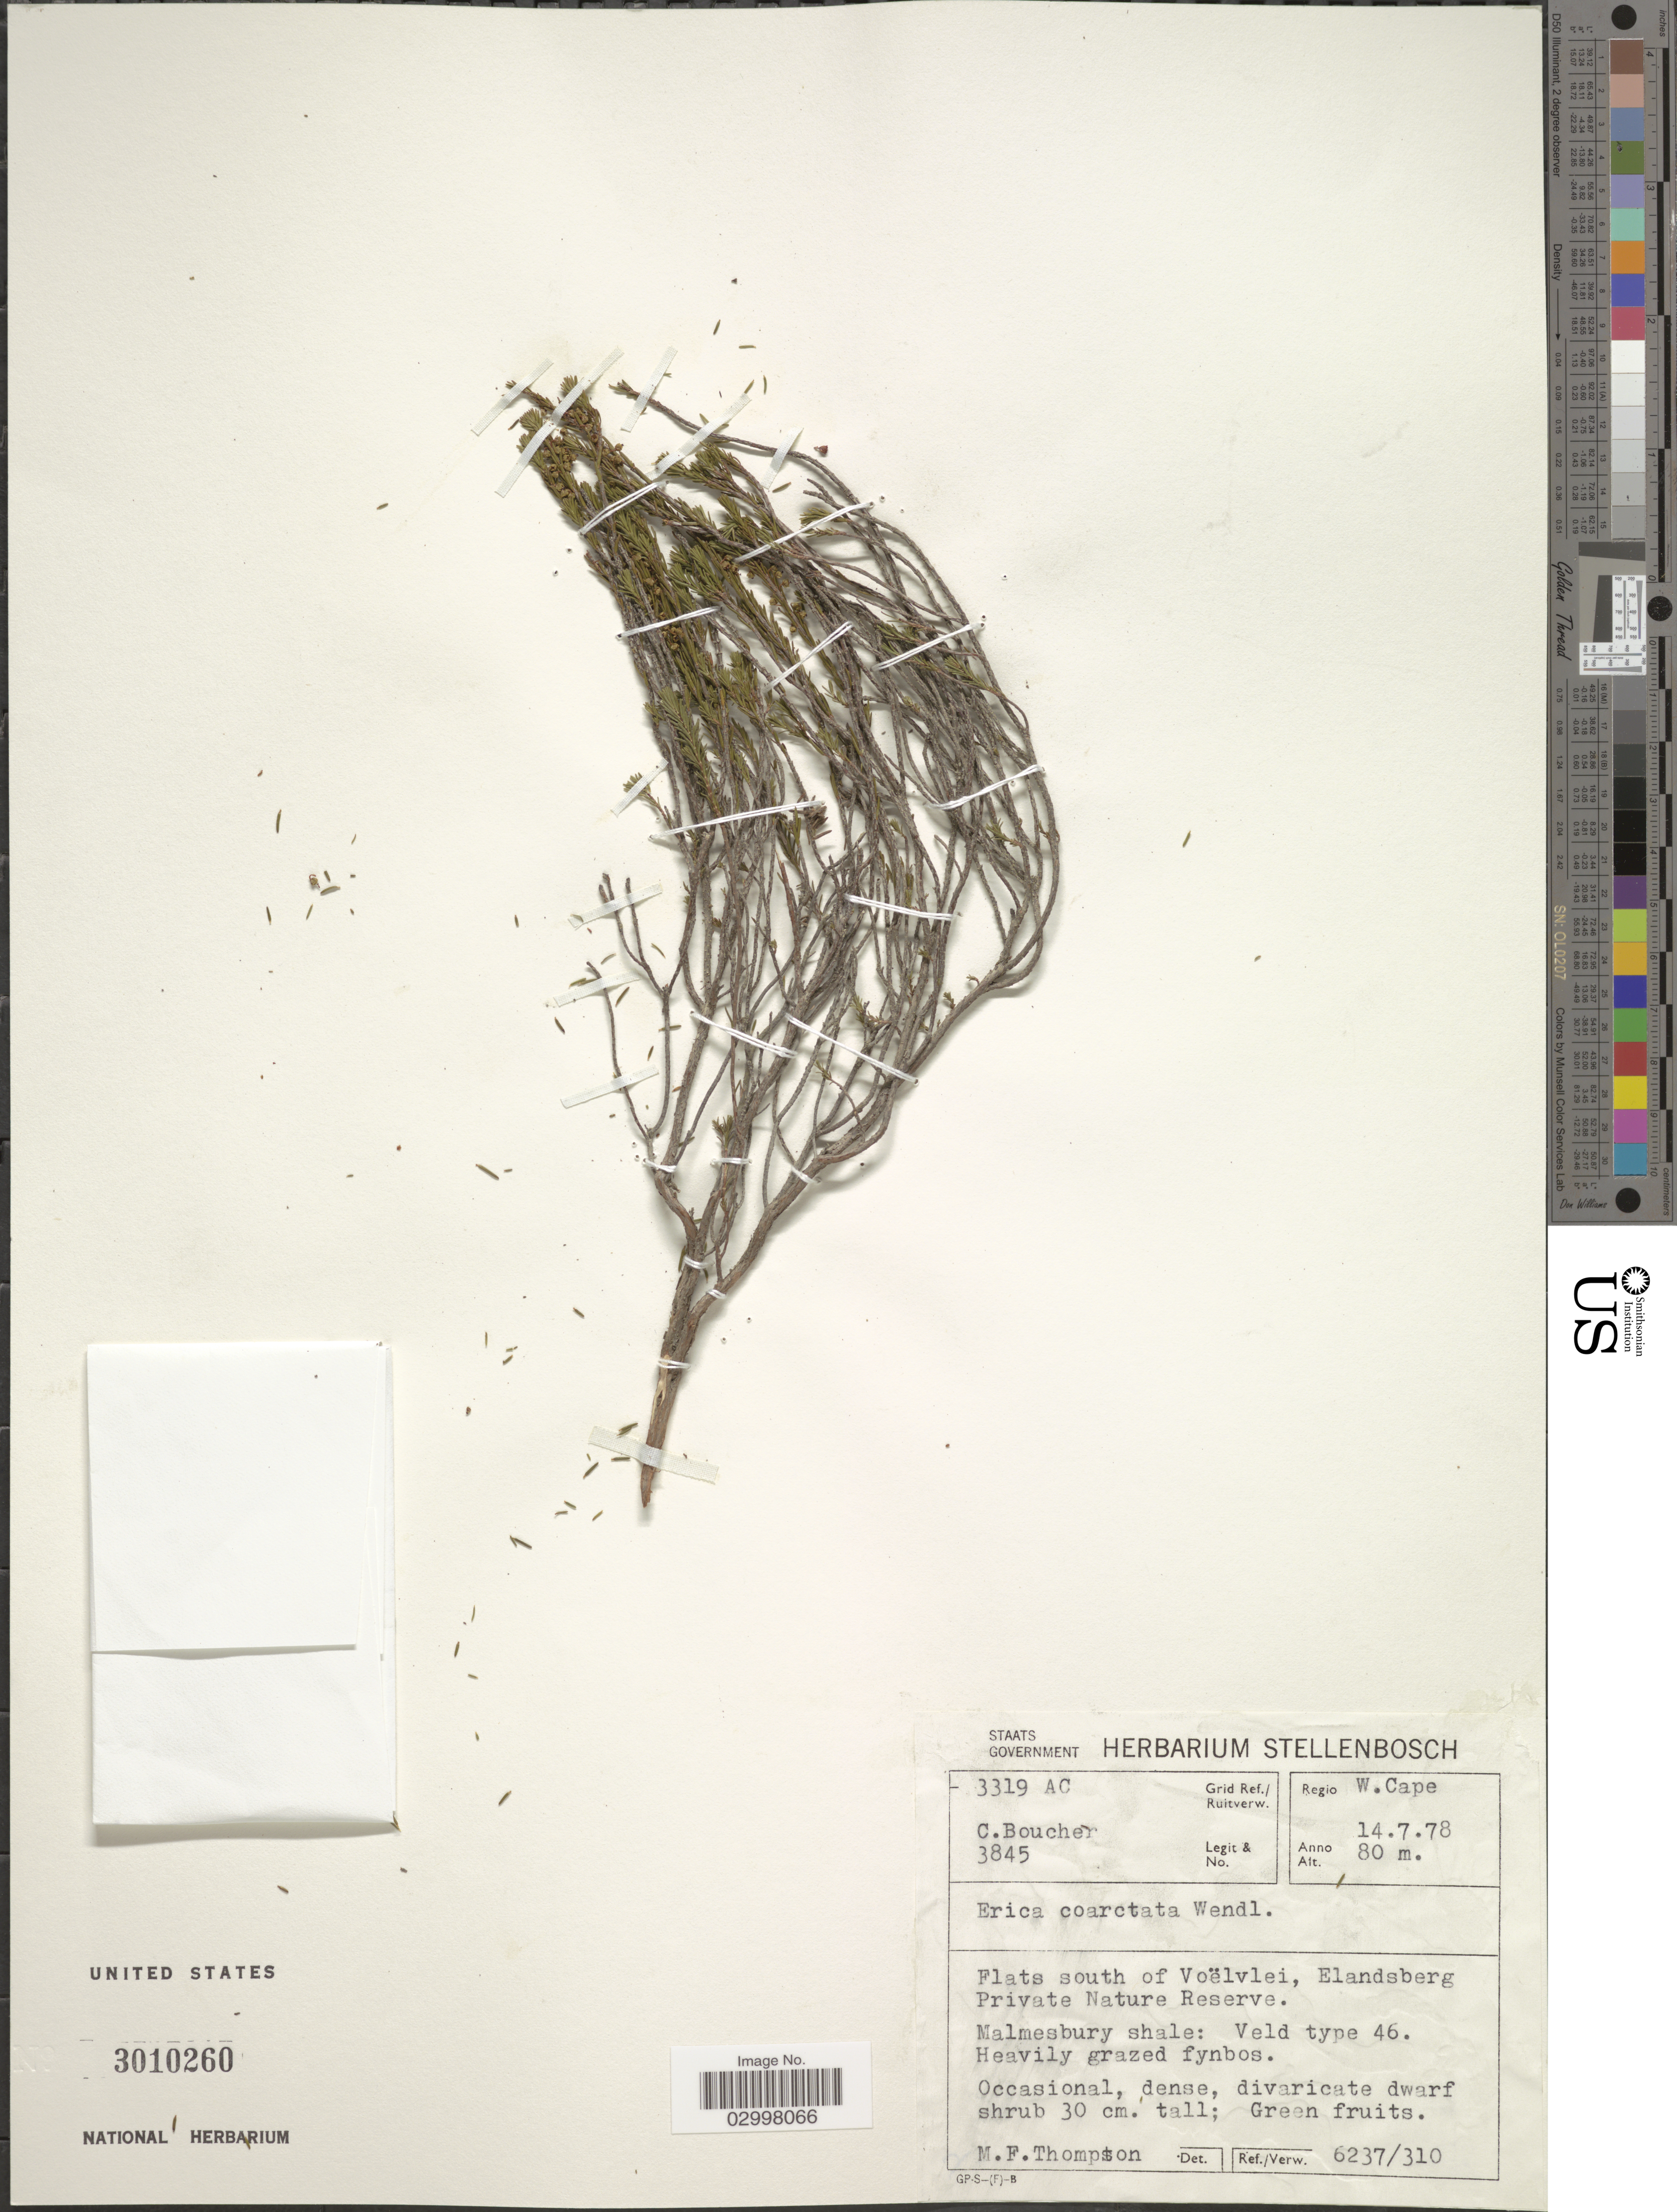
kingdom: Plantae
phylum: Tracheophyta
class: Magnoliopsida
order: Ericales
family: Ericaceae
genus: Erica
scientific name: Erica coarctata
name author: J.C. Wendl.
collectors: C. Boucher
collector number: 3845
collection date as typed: Transcribed d/m/y: 14/7/78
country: South Africa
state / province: Western Cape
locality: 3319 AC Grid Ref./ Ruitverw. Regio W. Cape. Flats south of Voëlvlei, Elandsberg Private Nature Reserve. Malmesbury shale: Veld type 46.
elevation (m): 80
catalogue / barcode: US 3010260